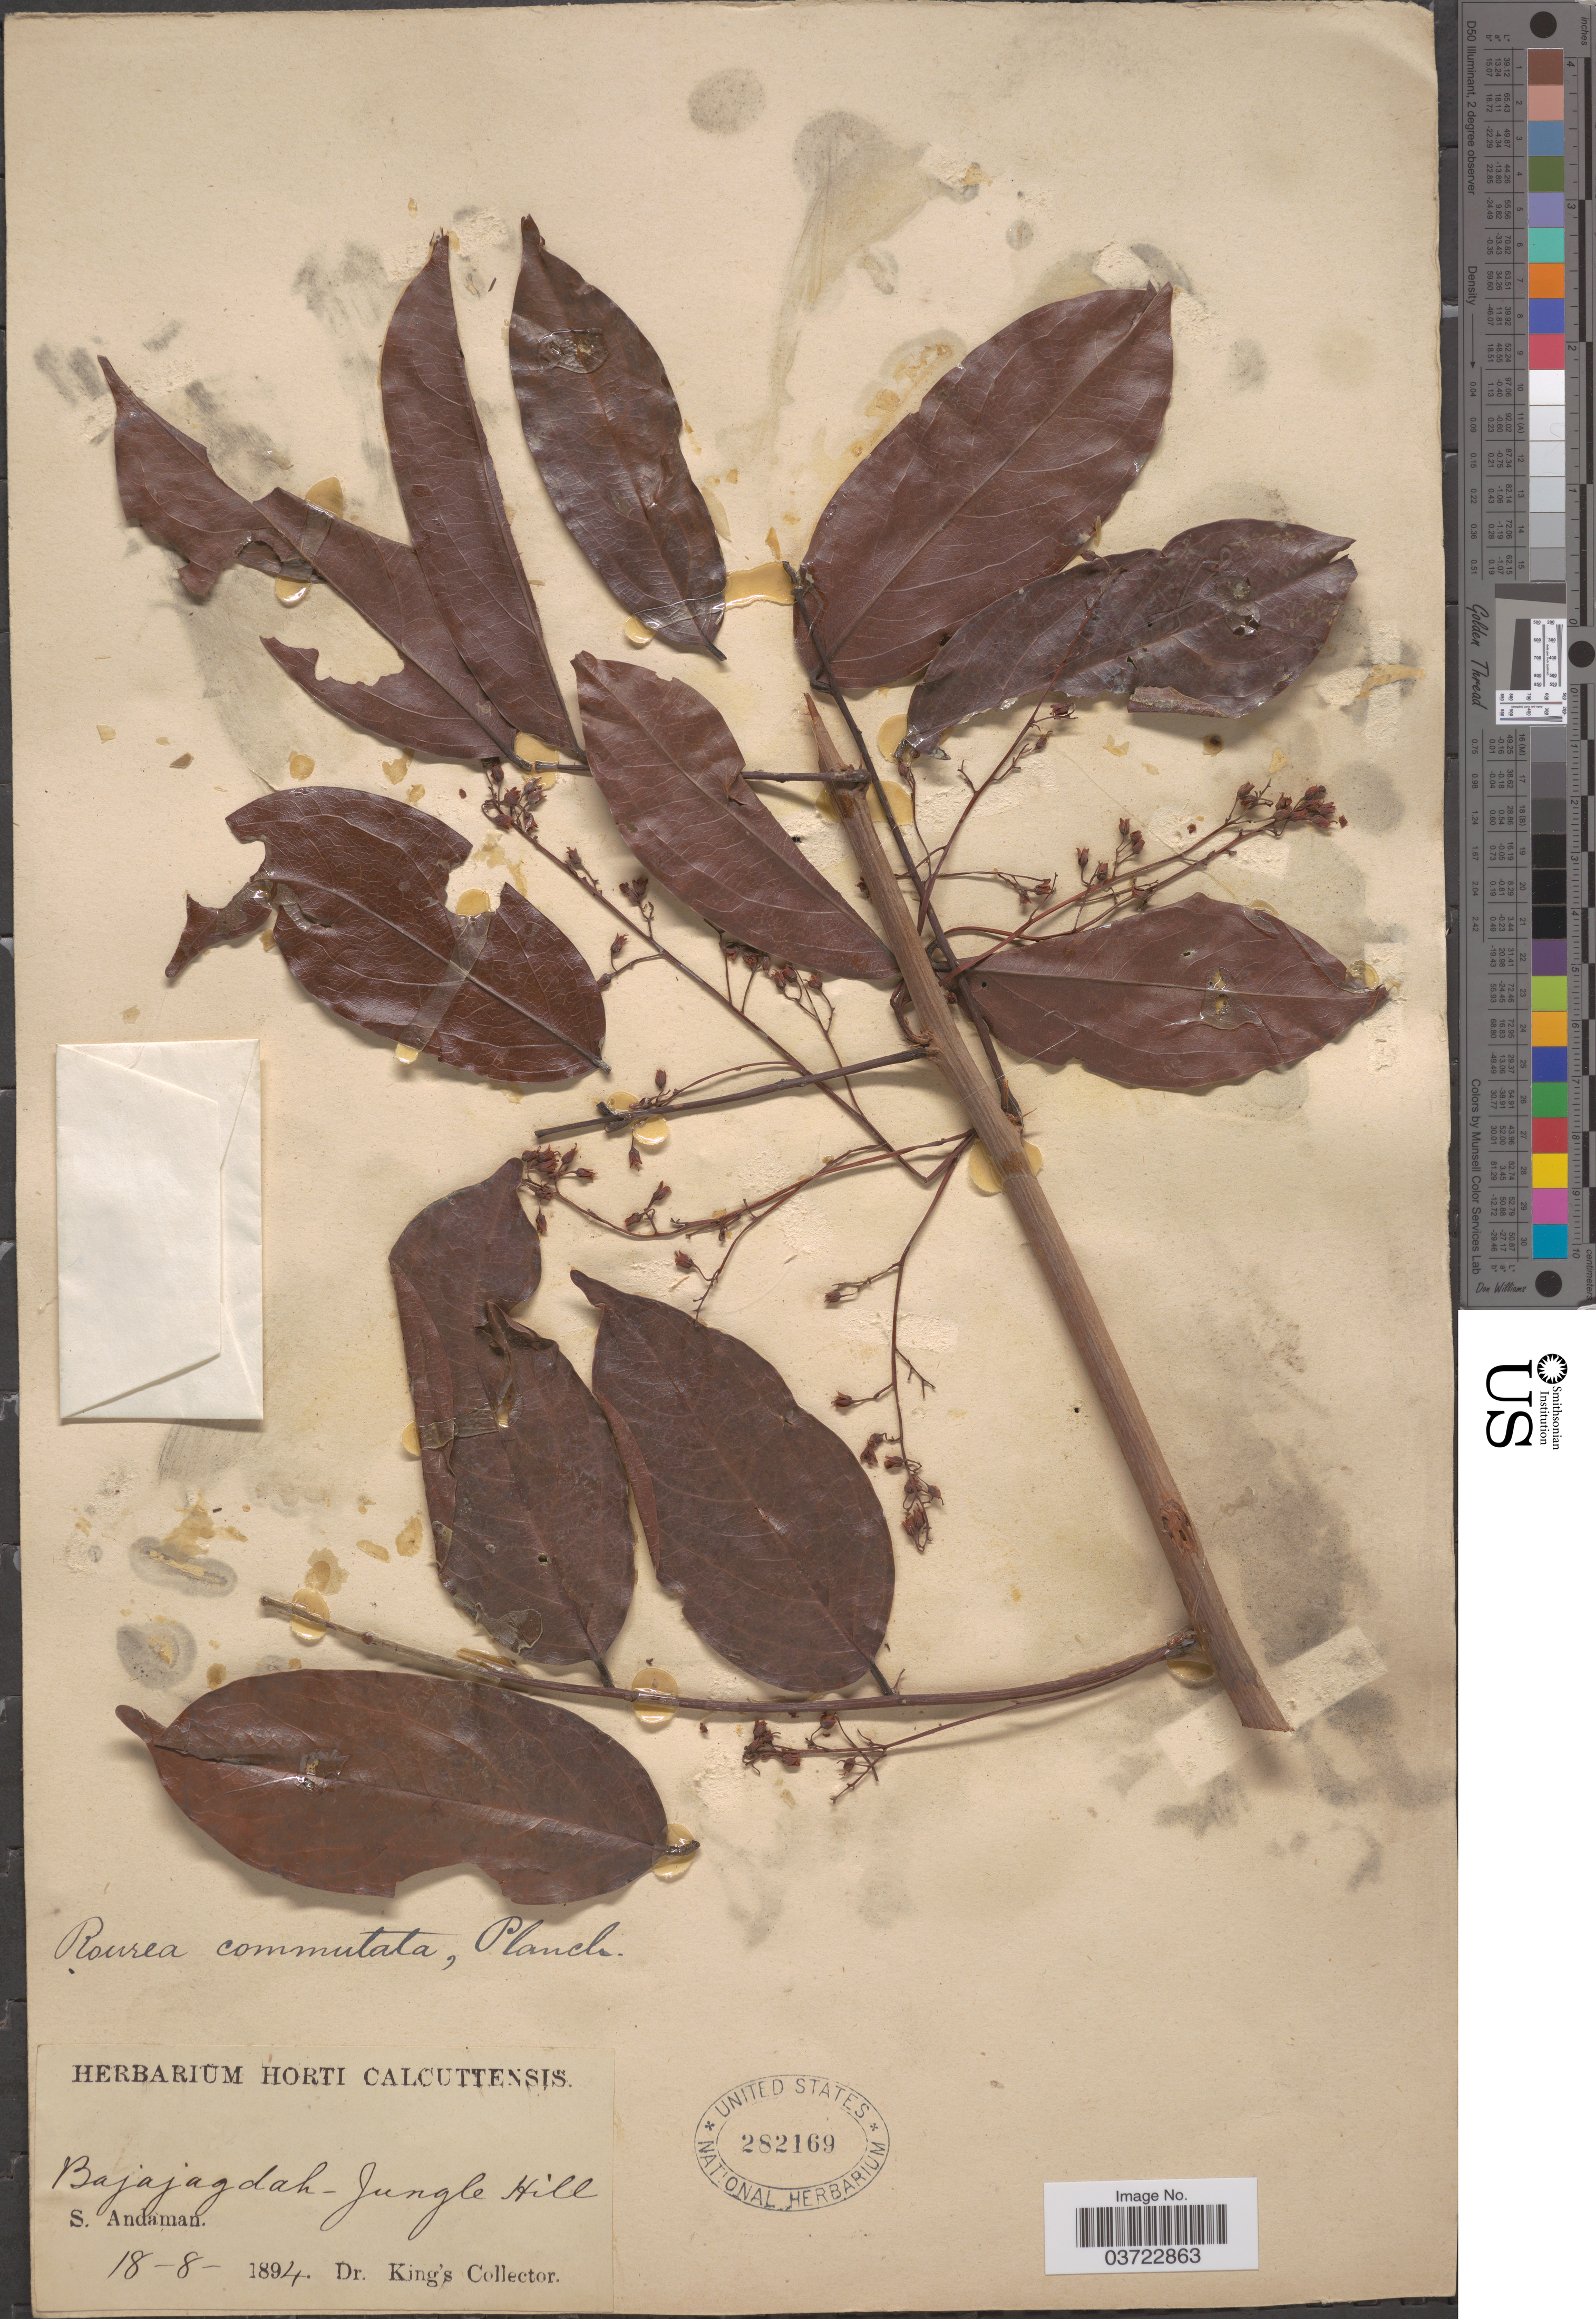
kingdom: Plantae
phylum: Tracheophyta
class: Magnoliopsida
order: Oxalidales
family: Connaraceae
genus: Rourea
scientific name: Rourea commutata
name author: Planch.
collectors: Dr. King's collector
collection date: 1894-08-18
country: India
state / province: Andaman and Nicobar Islands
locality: Bajajagdah-Jungle Hill. S. Andaman.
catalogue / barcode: US 282169